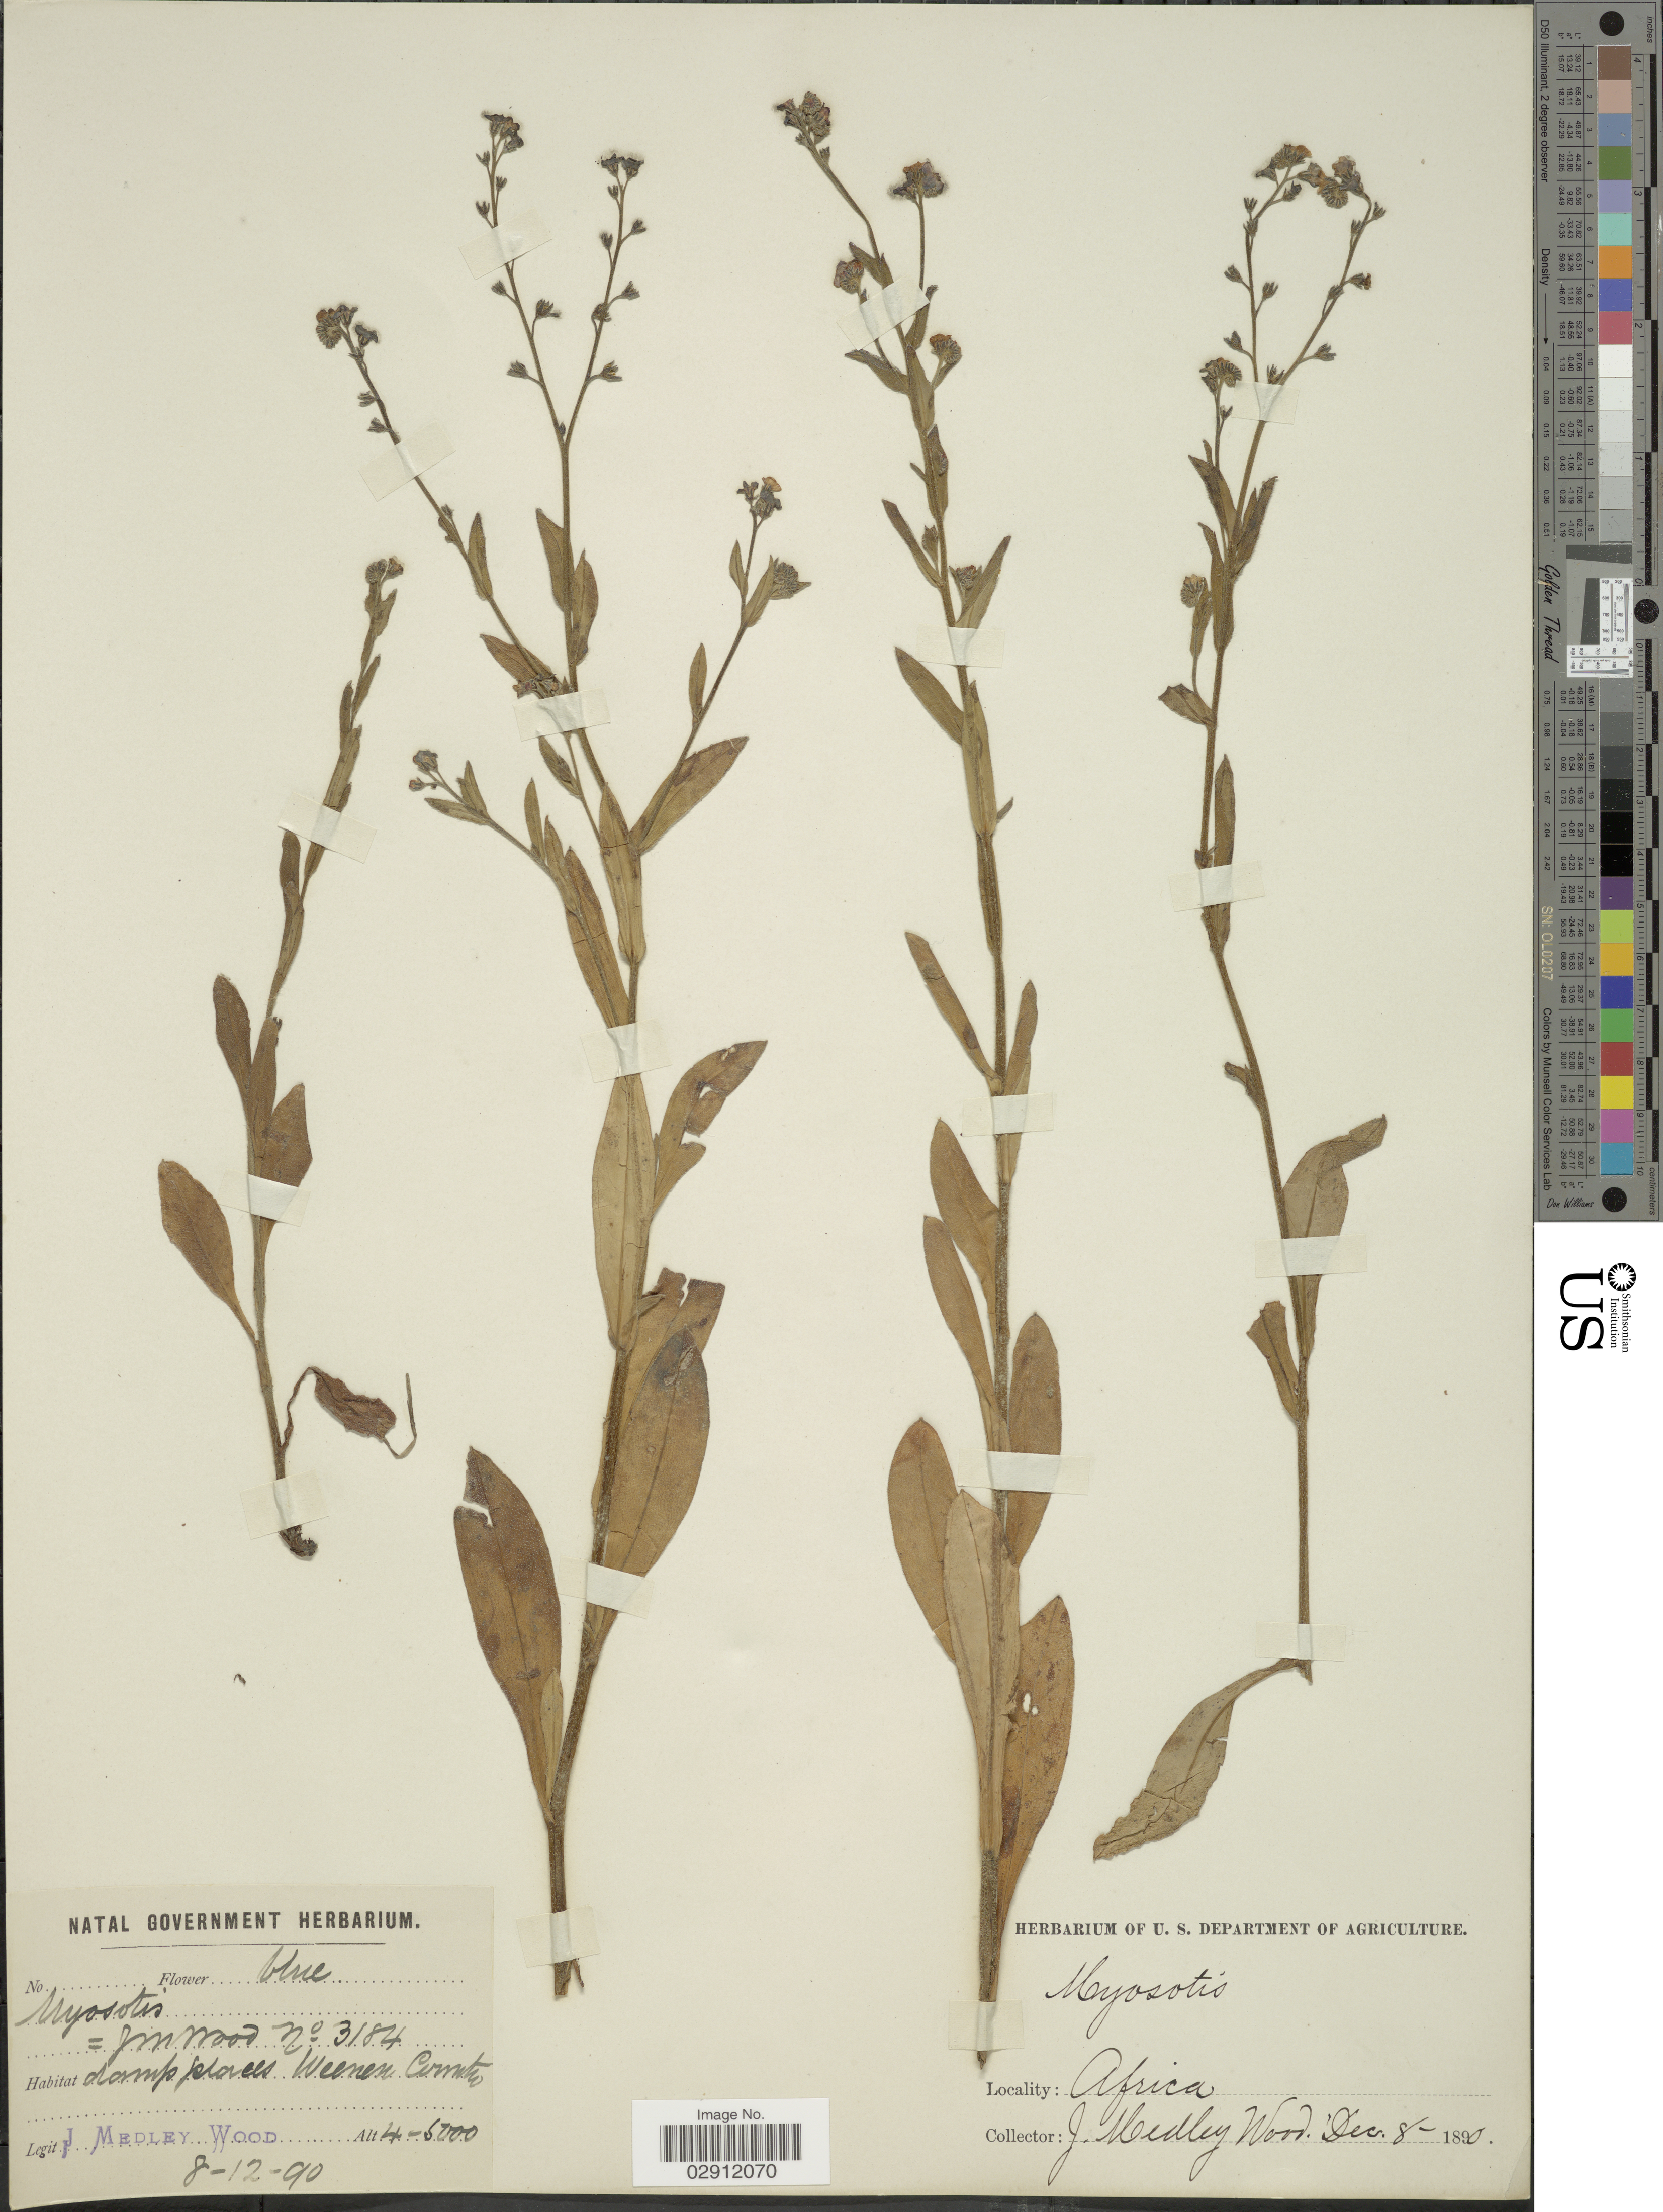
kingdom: Plantae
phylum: Tracheophyta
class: Magnoliopsida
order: Boraginales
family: Boraginaceae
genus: Myosotis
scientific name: Myosotis sp.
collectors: J. Medley Wood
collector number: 3184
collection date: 1890-12-08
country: South Africa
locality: Weenen County.